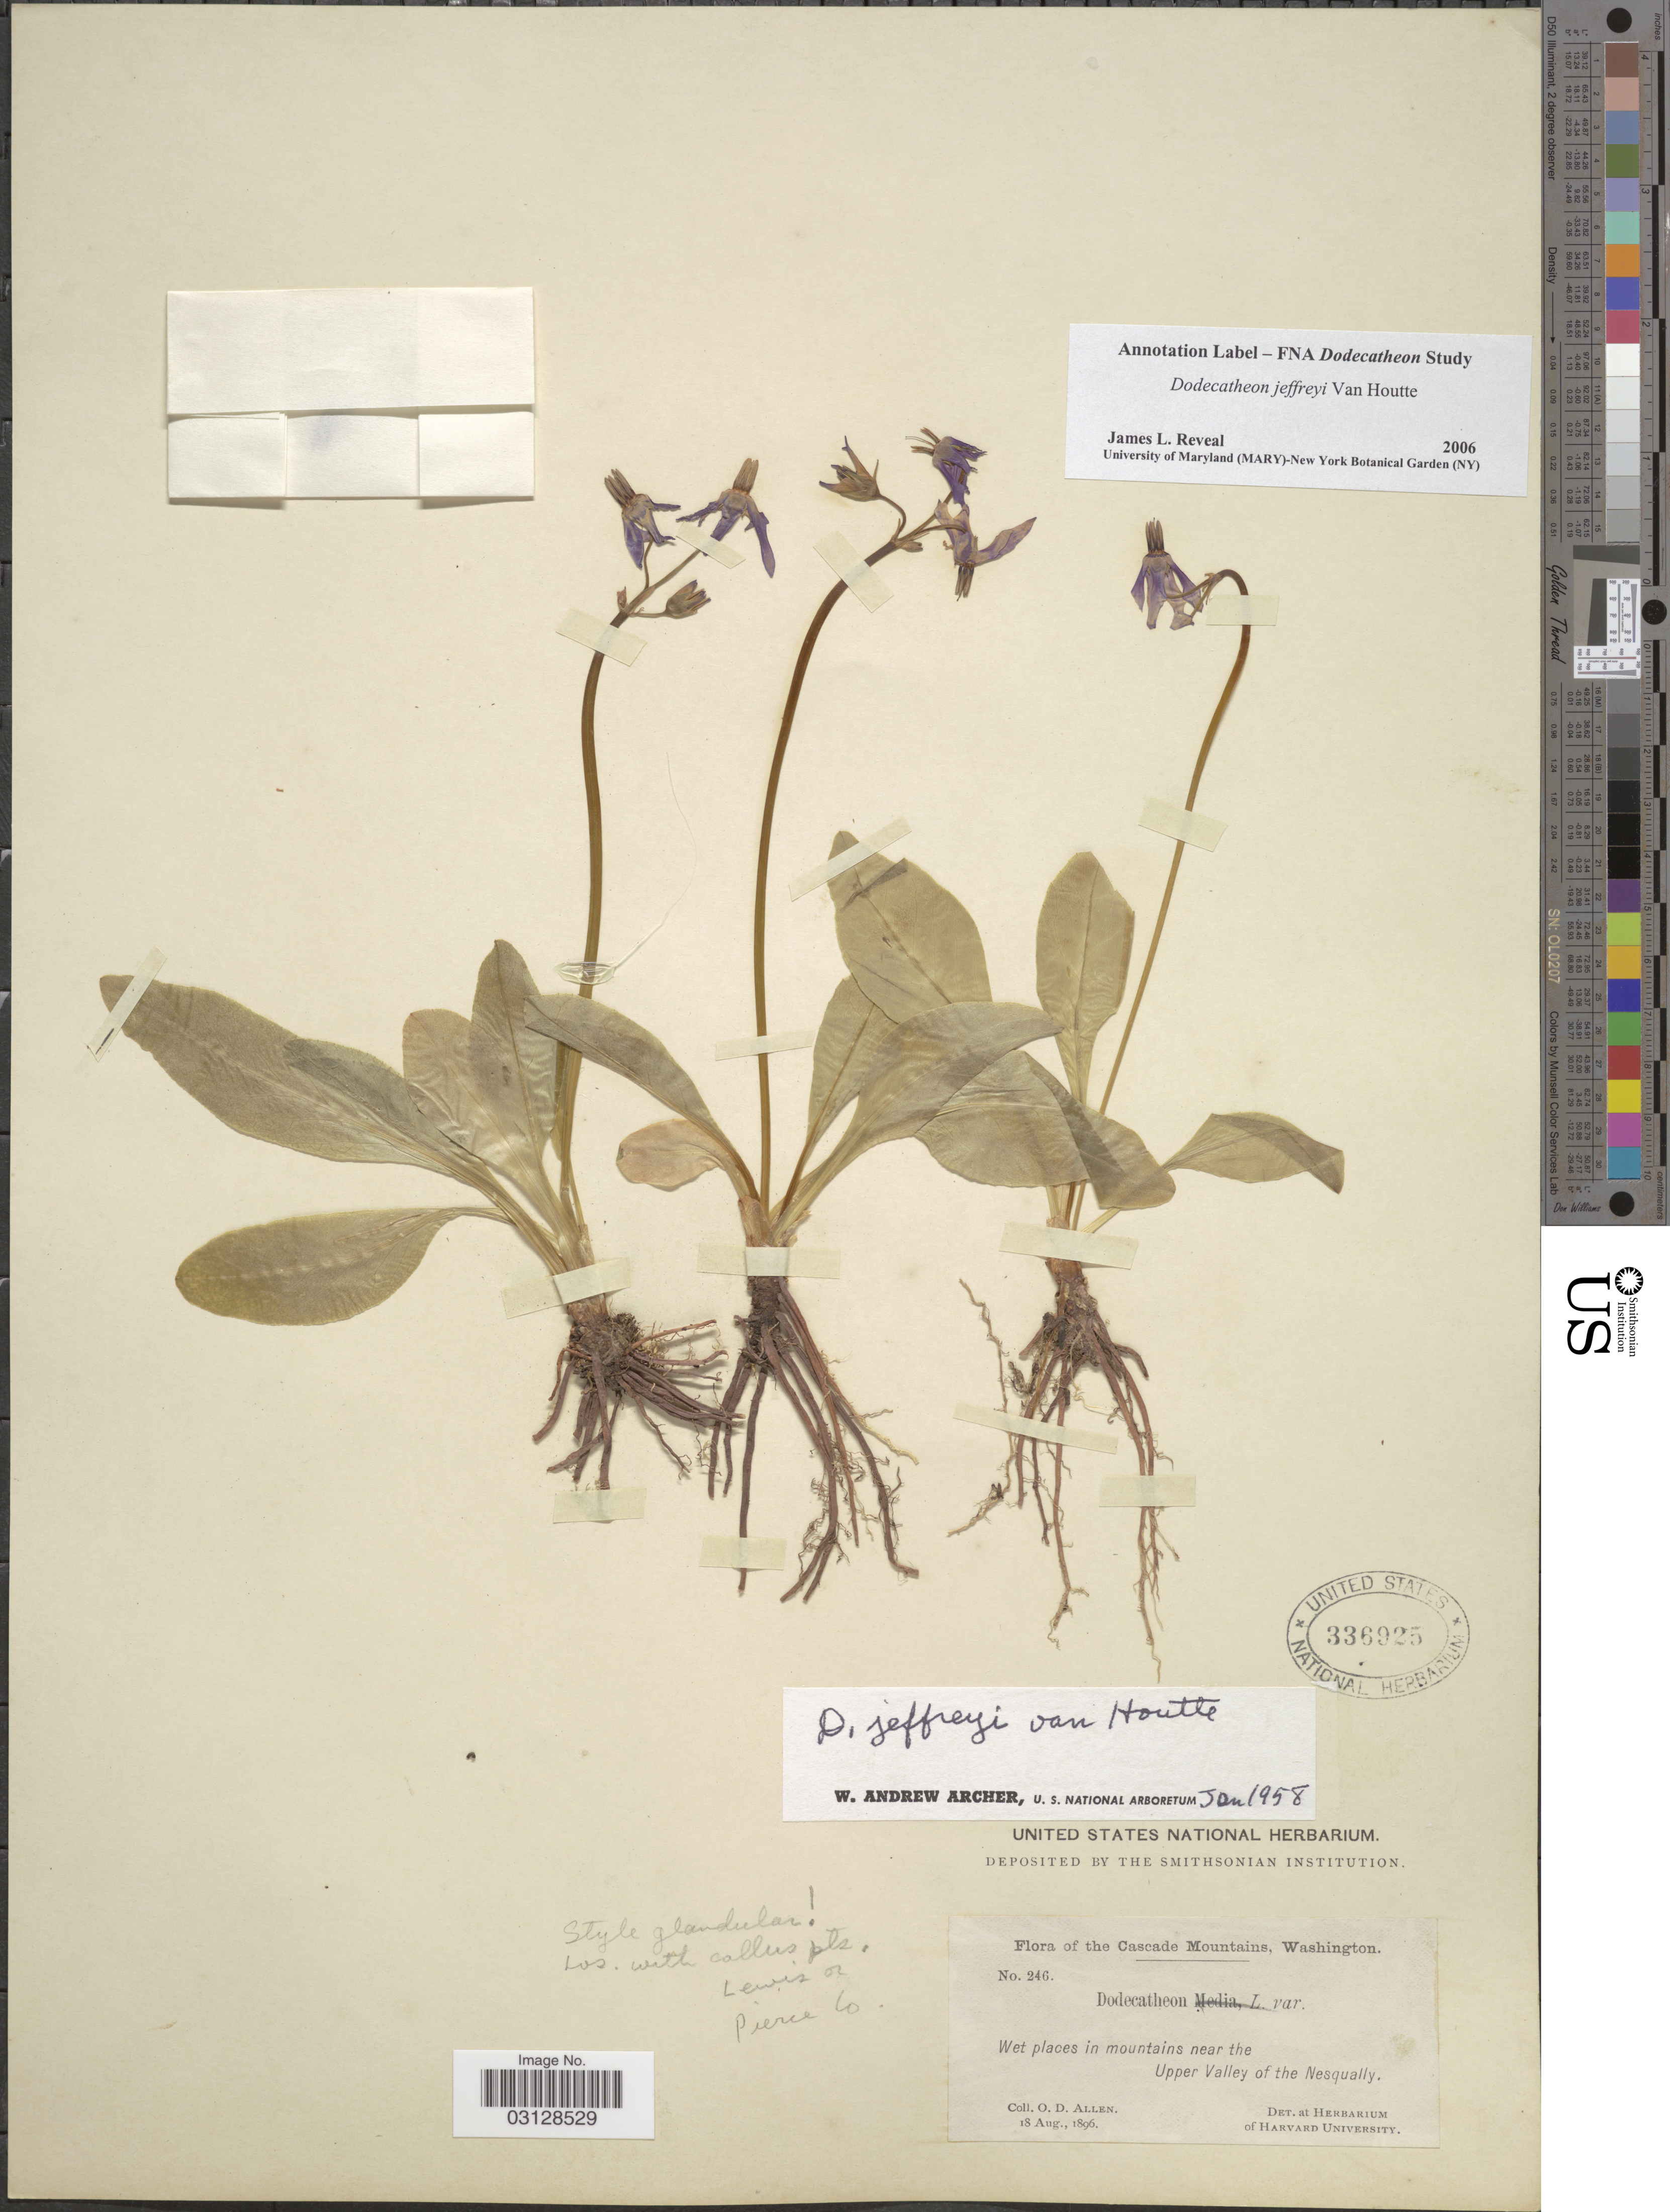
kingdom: Plantae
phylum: Tracheophyta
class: Magnoliopsida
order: Ericales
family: Primulaceae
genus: Dodecatheon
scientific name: Dodecatheon jeffreyi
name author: Van Houtte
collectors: O. D. Allen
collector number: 246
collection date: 1896-08-18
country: United States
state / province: Washington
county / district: Pierce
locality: The Cascade Mountains. In mountains near the Upper Valley of the Nesqually. Lewis or Pierce Co.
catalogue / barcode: US 336925